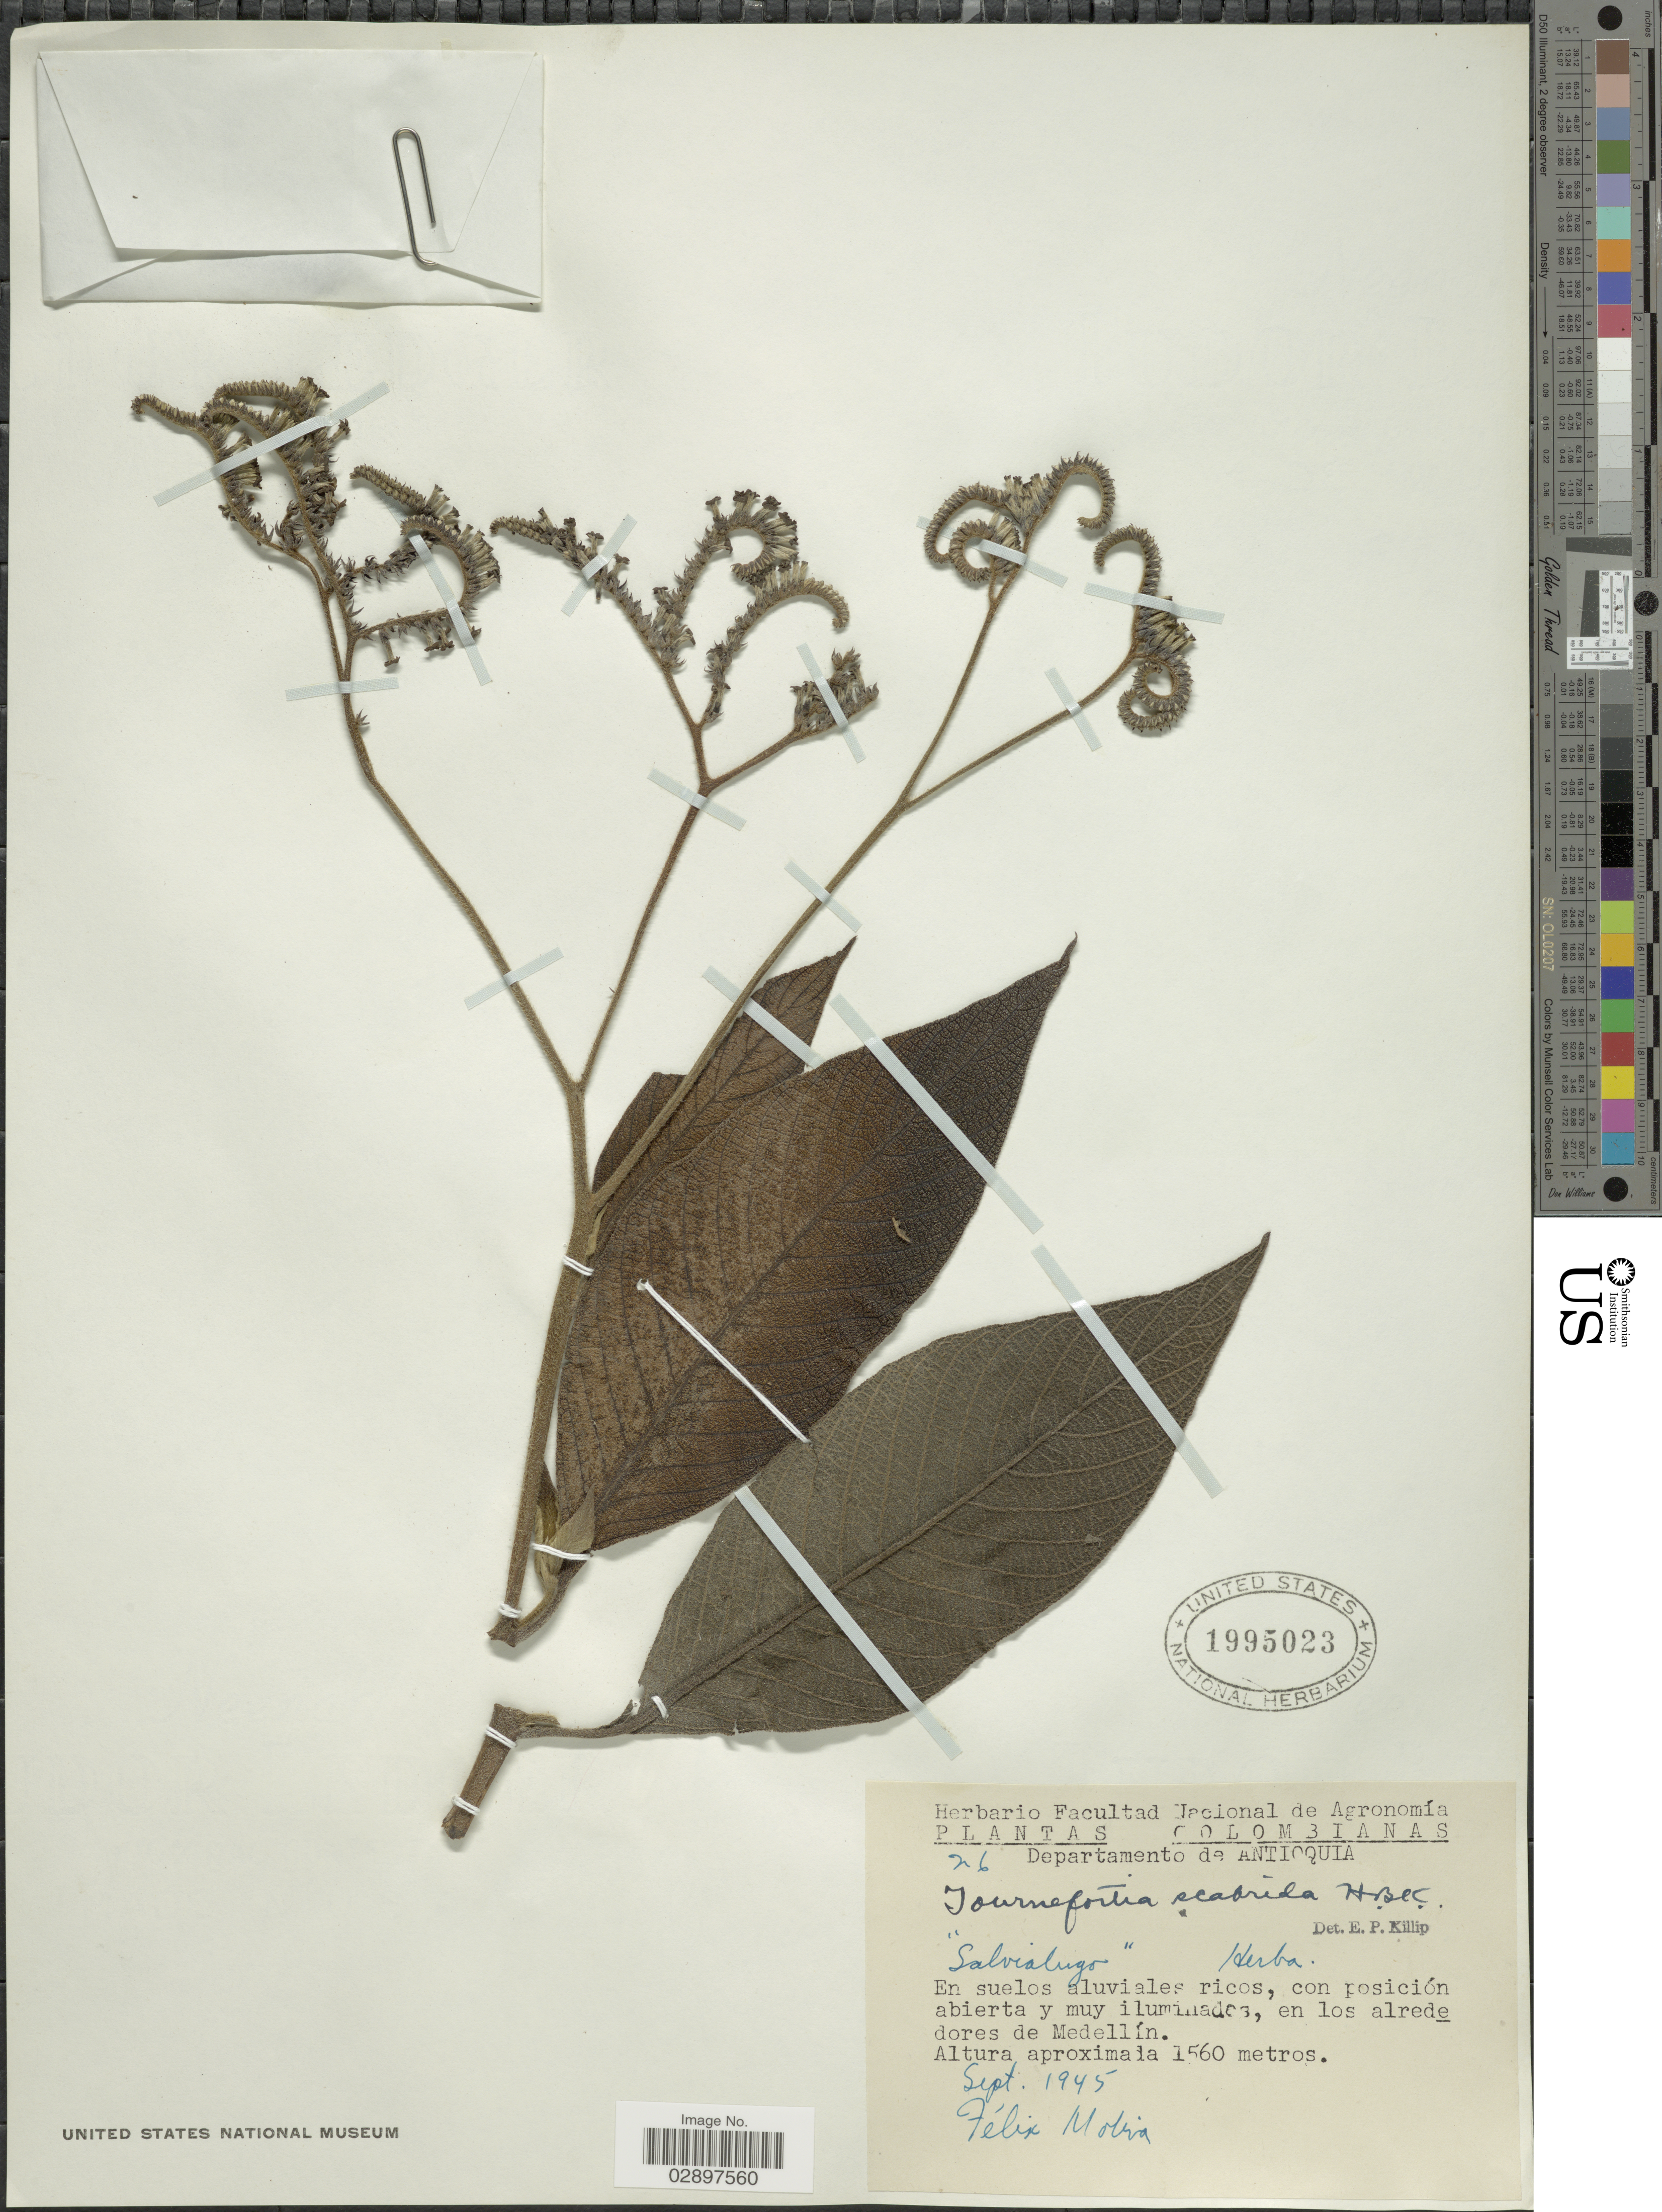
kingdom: Plantae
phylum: Tracheophyta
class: Magnoliopsida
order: Boraginales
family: Heliotropiaceae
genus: Tournefortia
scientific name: Tournefortia scabrida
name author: Kunth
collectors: F. Molina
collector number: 26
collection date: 1945-09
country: Colombia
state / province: Antioquia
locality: Departamento de Antioquia. En los alrededores de Medellín.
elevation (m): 1560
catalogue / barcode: US 1995023